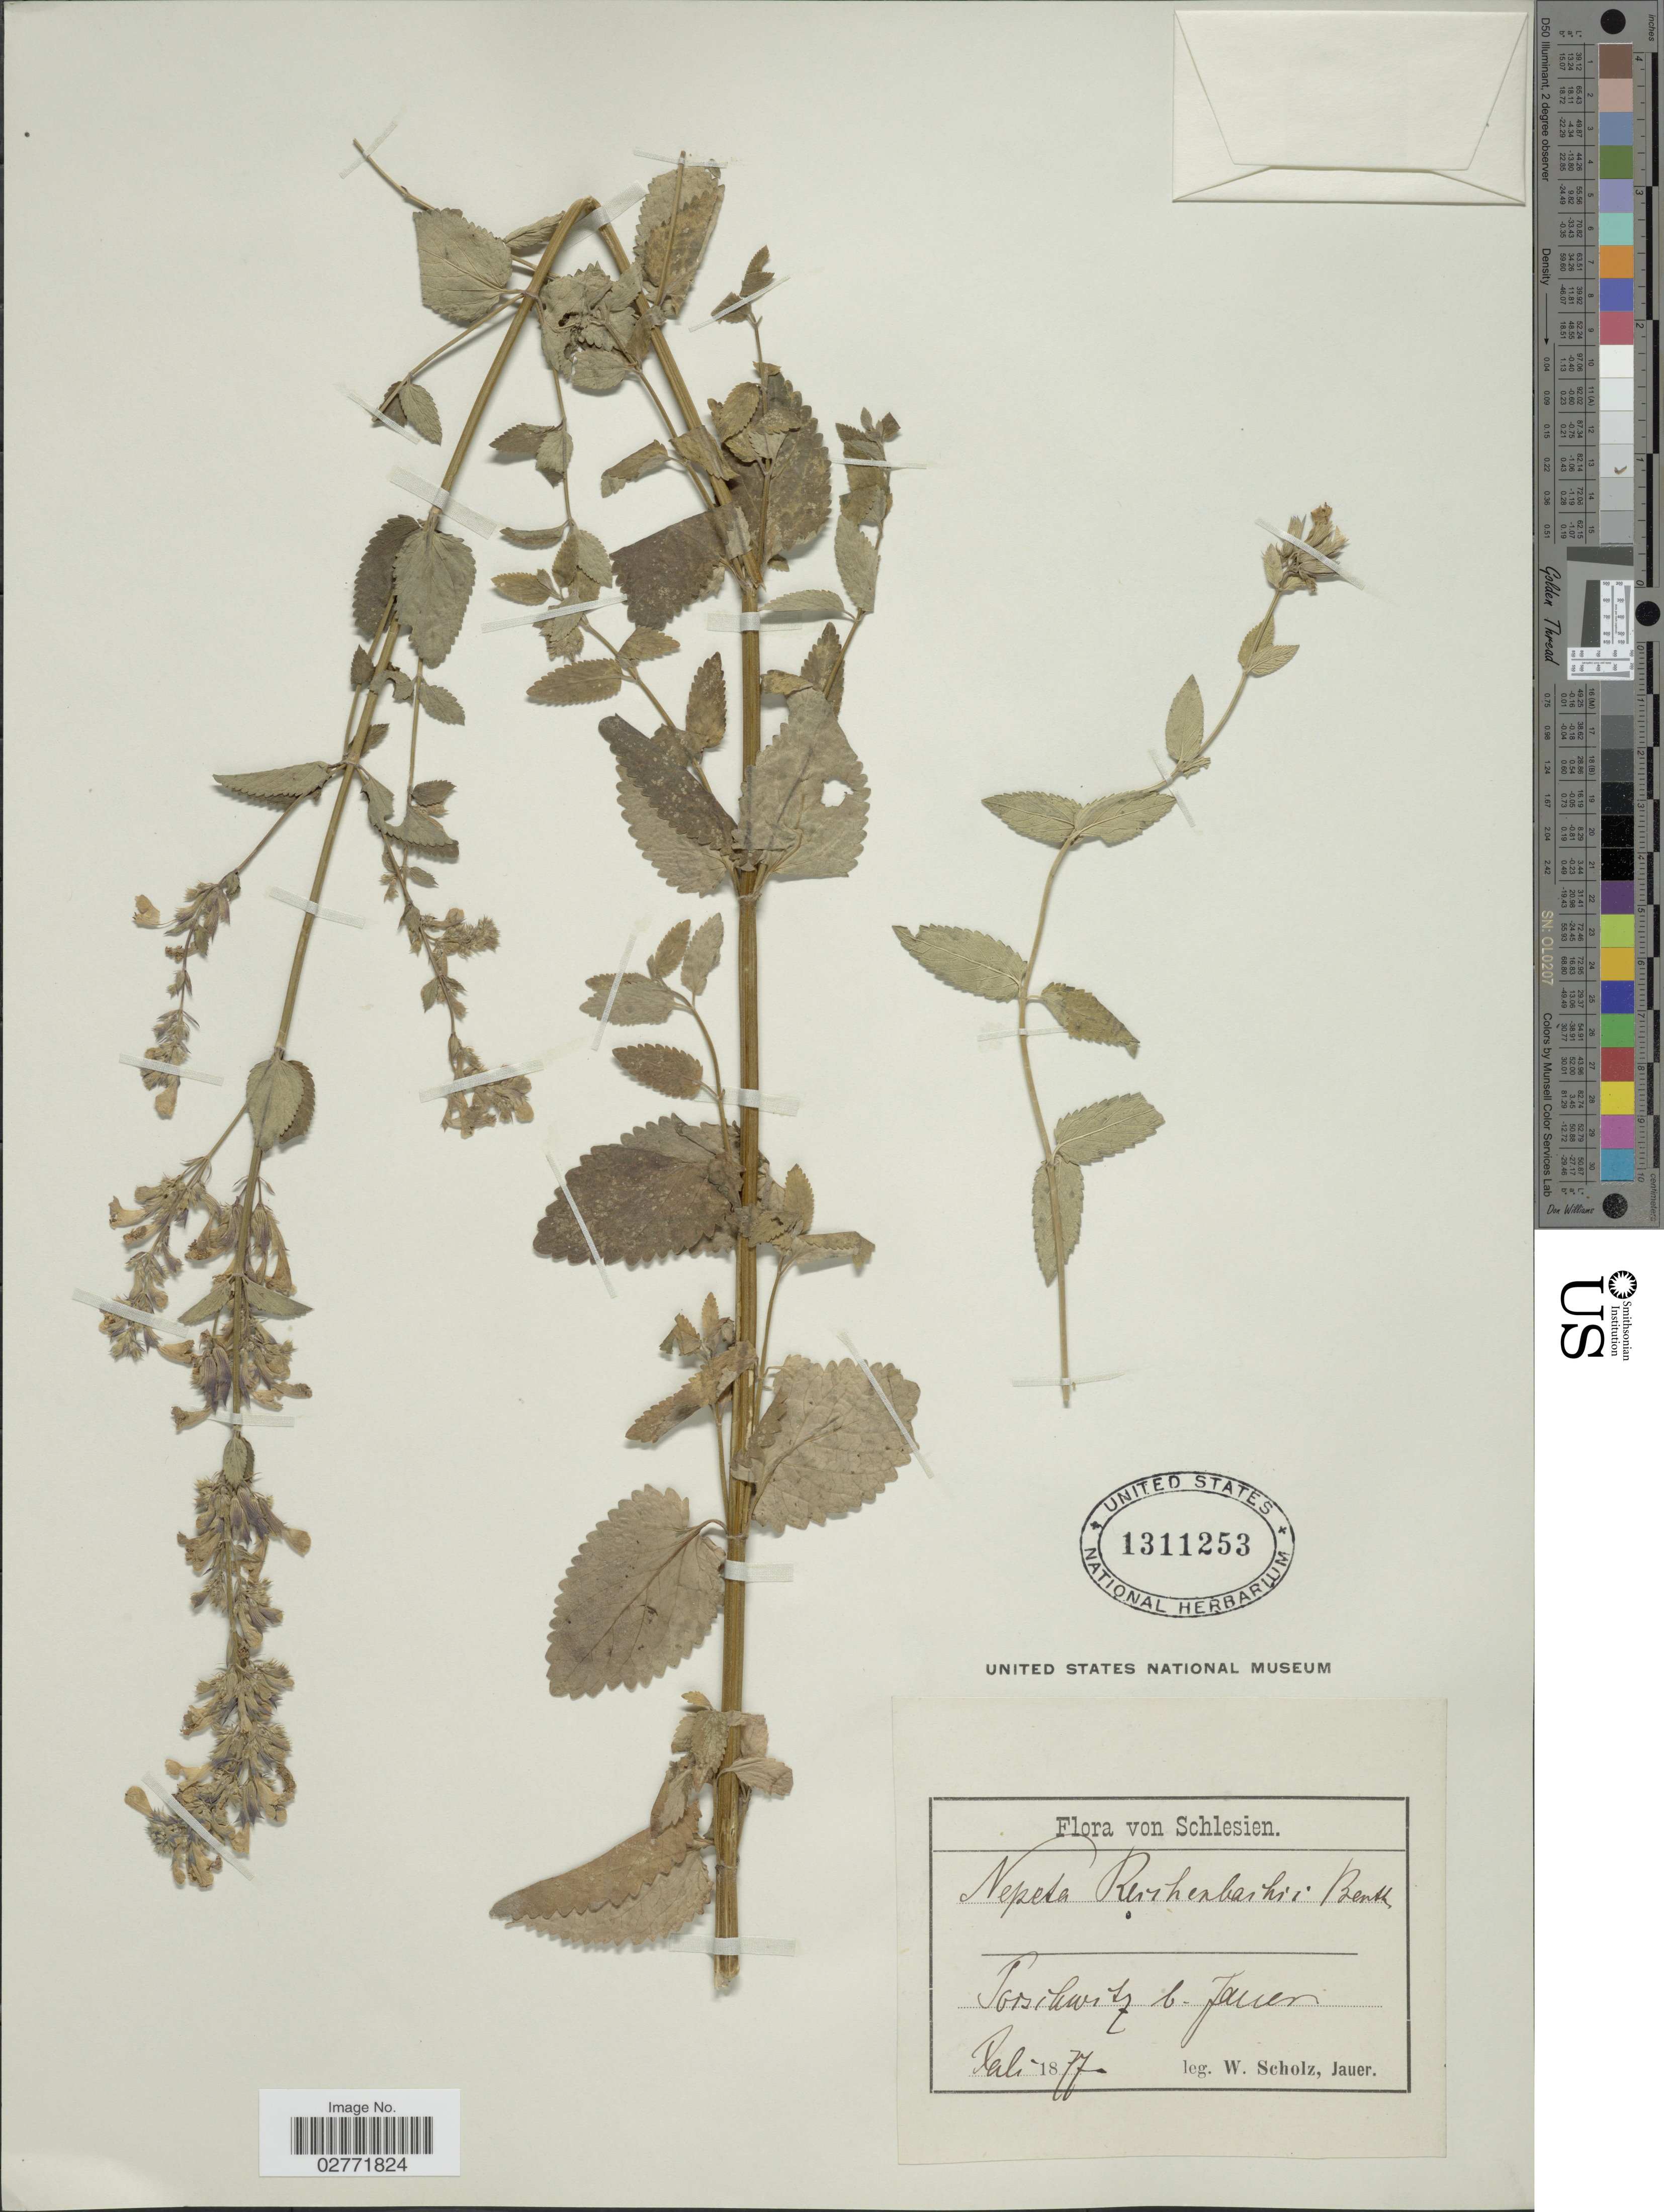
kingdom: Plantae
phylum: Tracheophyta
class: Magnoliopsida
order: Lamiales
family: Lamiaceae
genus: Nepeta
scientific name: Nepeta reichenbachiana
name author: Fisch. & C.A. Mey.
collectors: W. Scholz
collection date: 1877-07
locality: Schlesien. Porsikwitz [interpreted] b. Jauer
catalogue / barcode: US 1311253